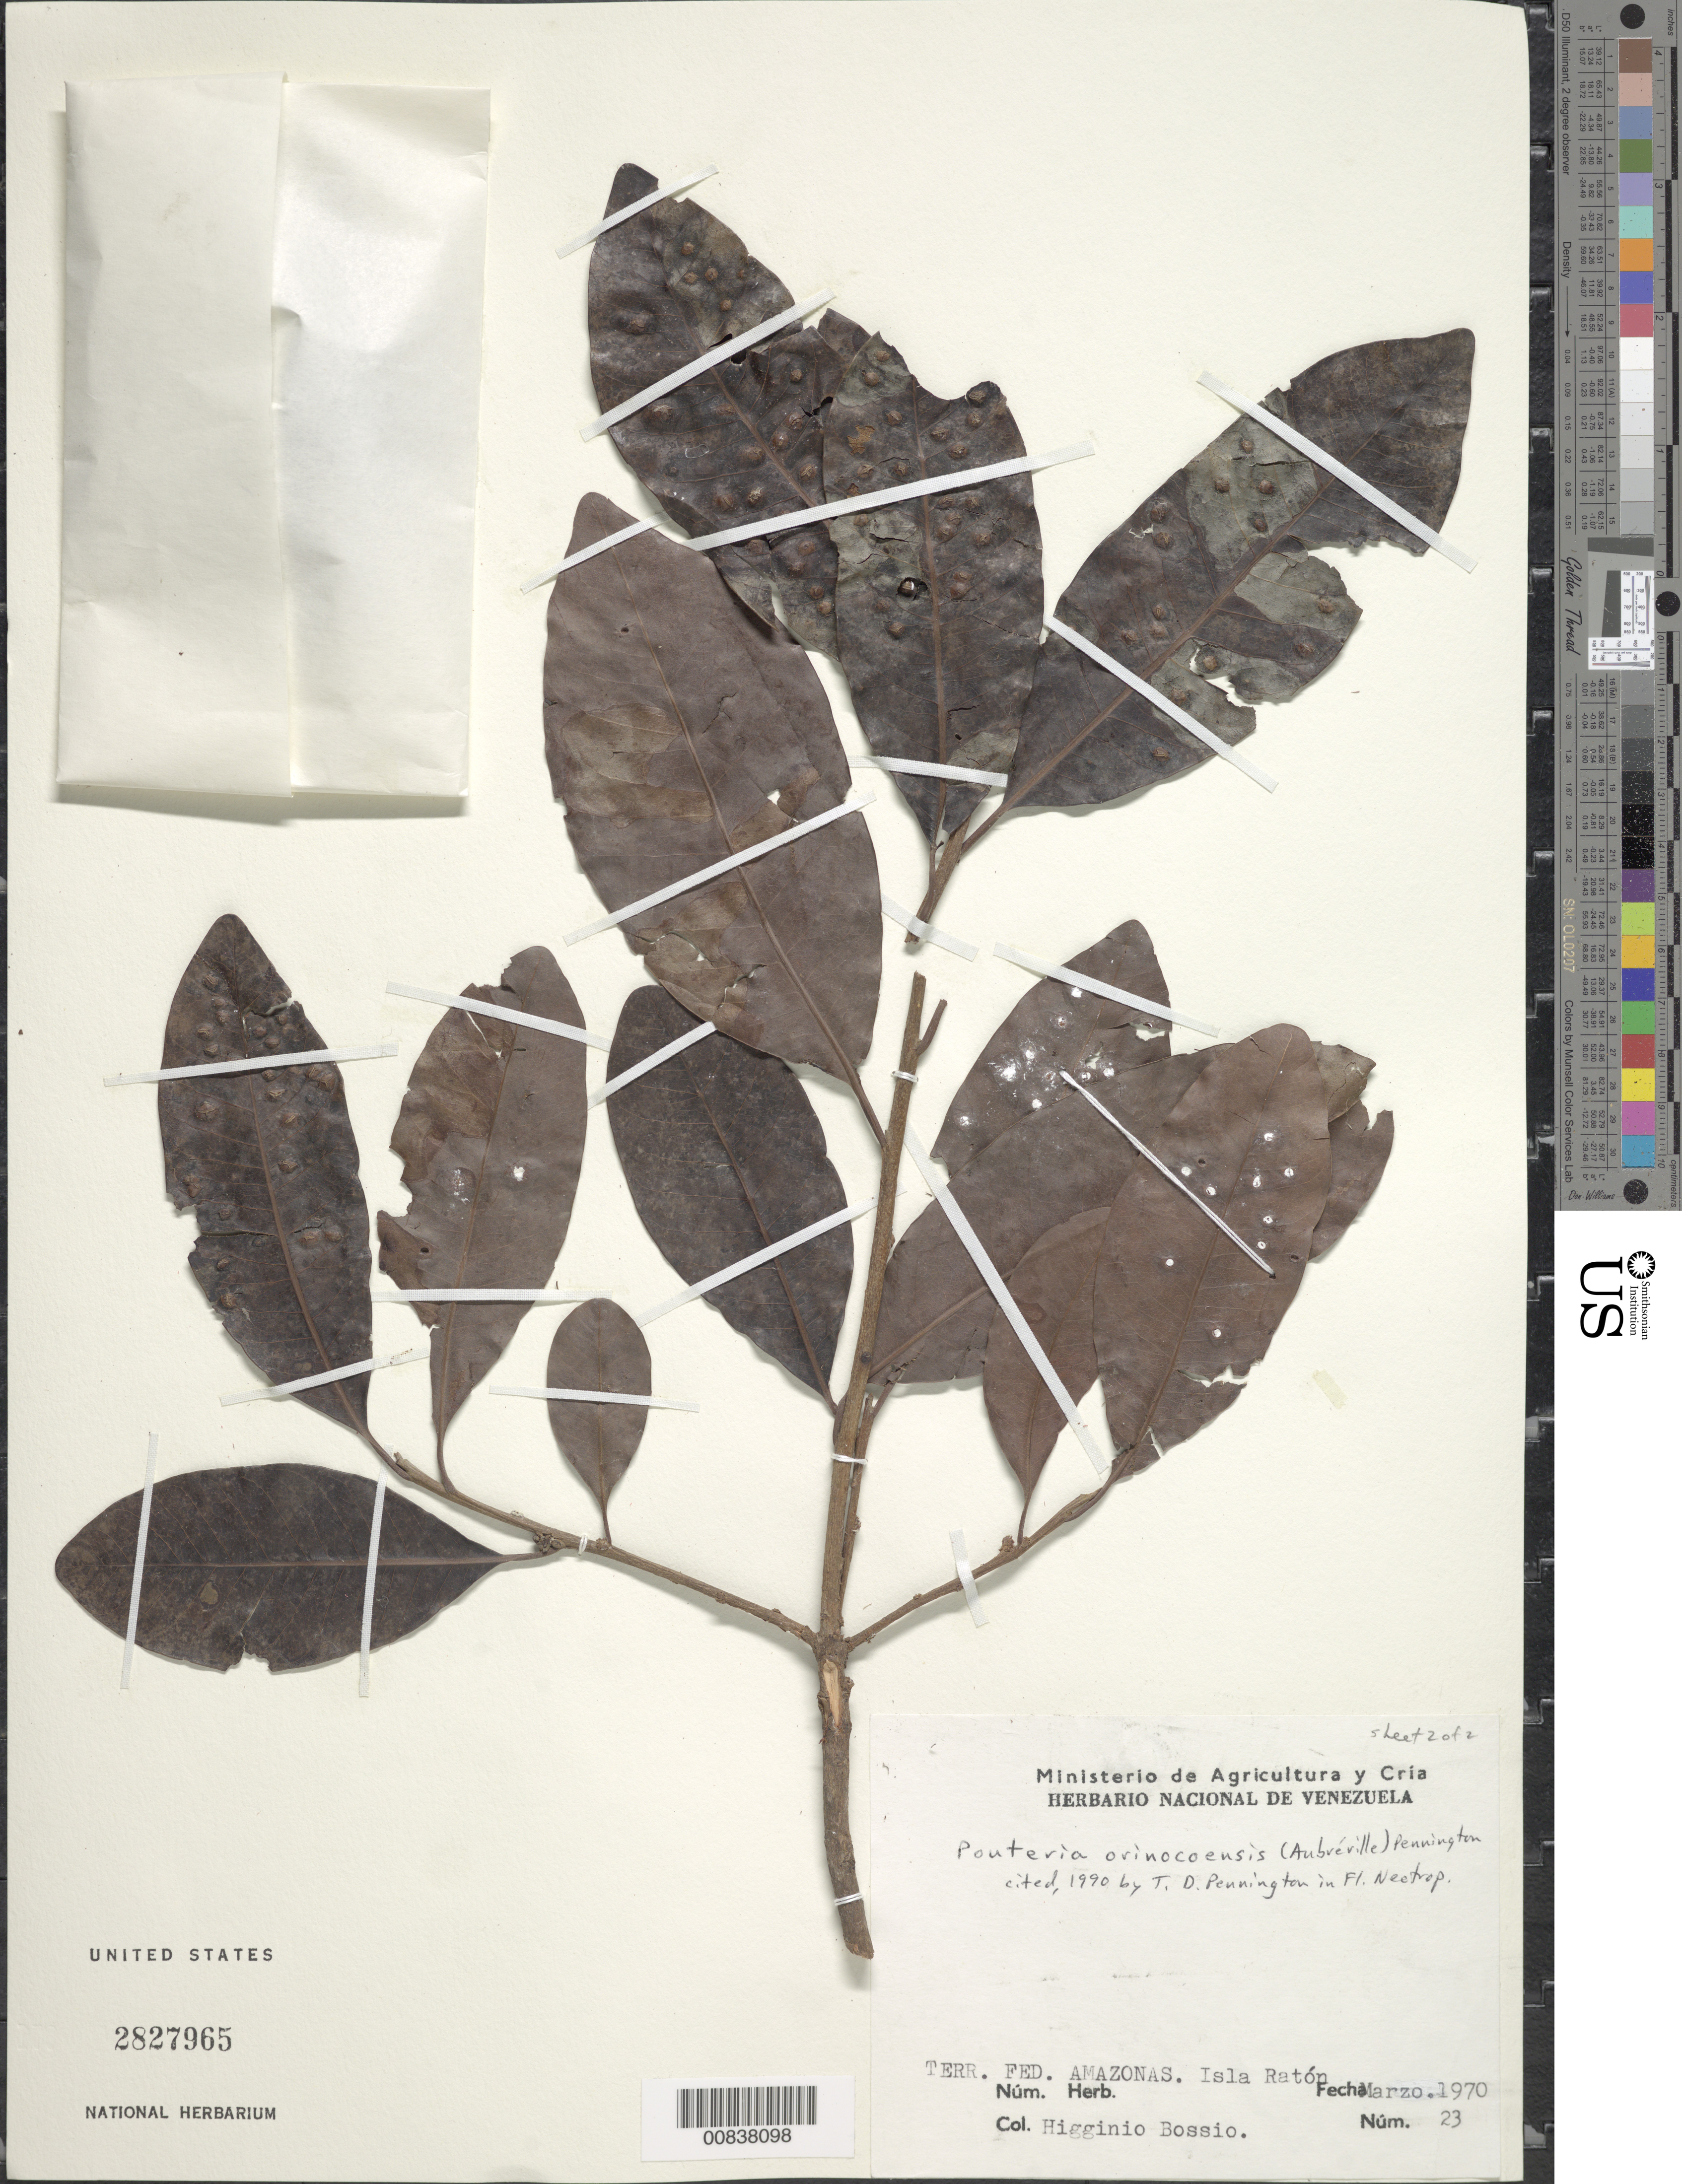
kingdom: Plantae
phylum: Tracheophyta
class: Magnoliopsida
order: Ericales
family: Sapotaceae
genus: Pouteria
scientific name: Pouteria orinocoensis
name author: (Aubrév.) T.D. Penn.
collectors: H. Bossio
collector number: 23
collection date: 1970-03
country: Venezuela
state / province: Amazonas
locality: Terr. Fed. Amazonas. Isla Ratón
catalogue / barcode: US 2827965